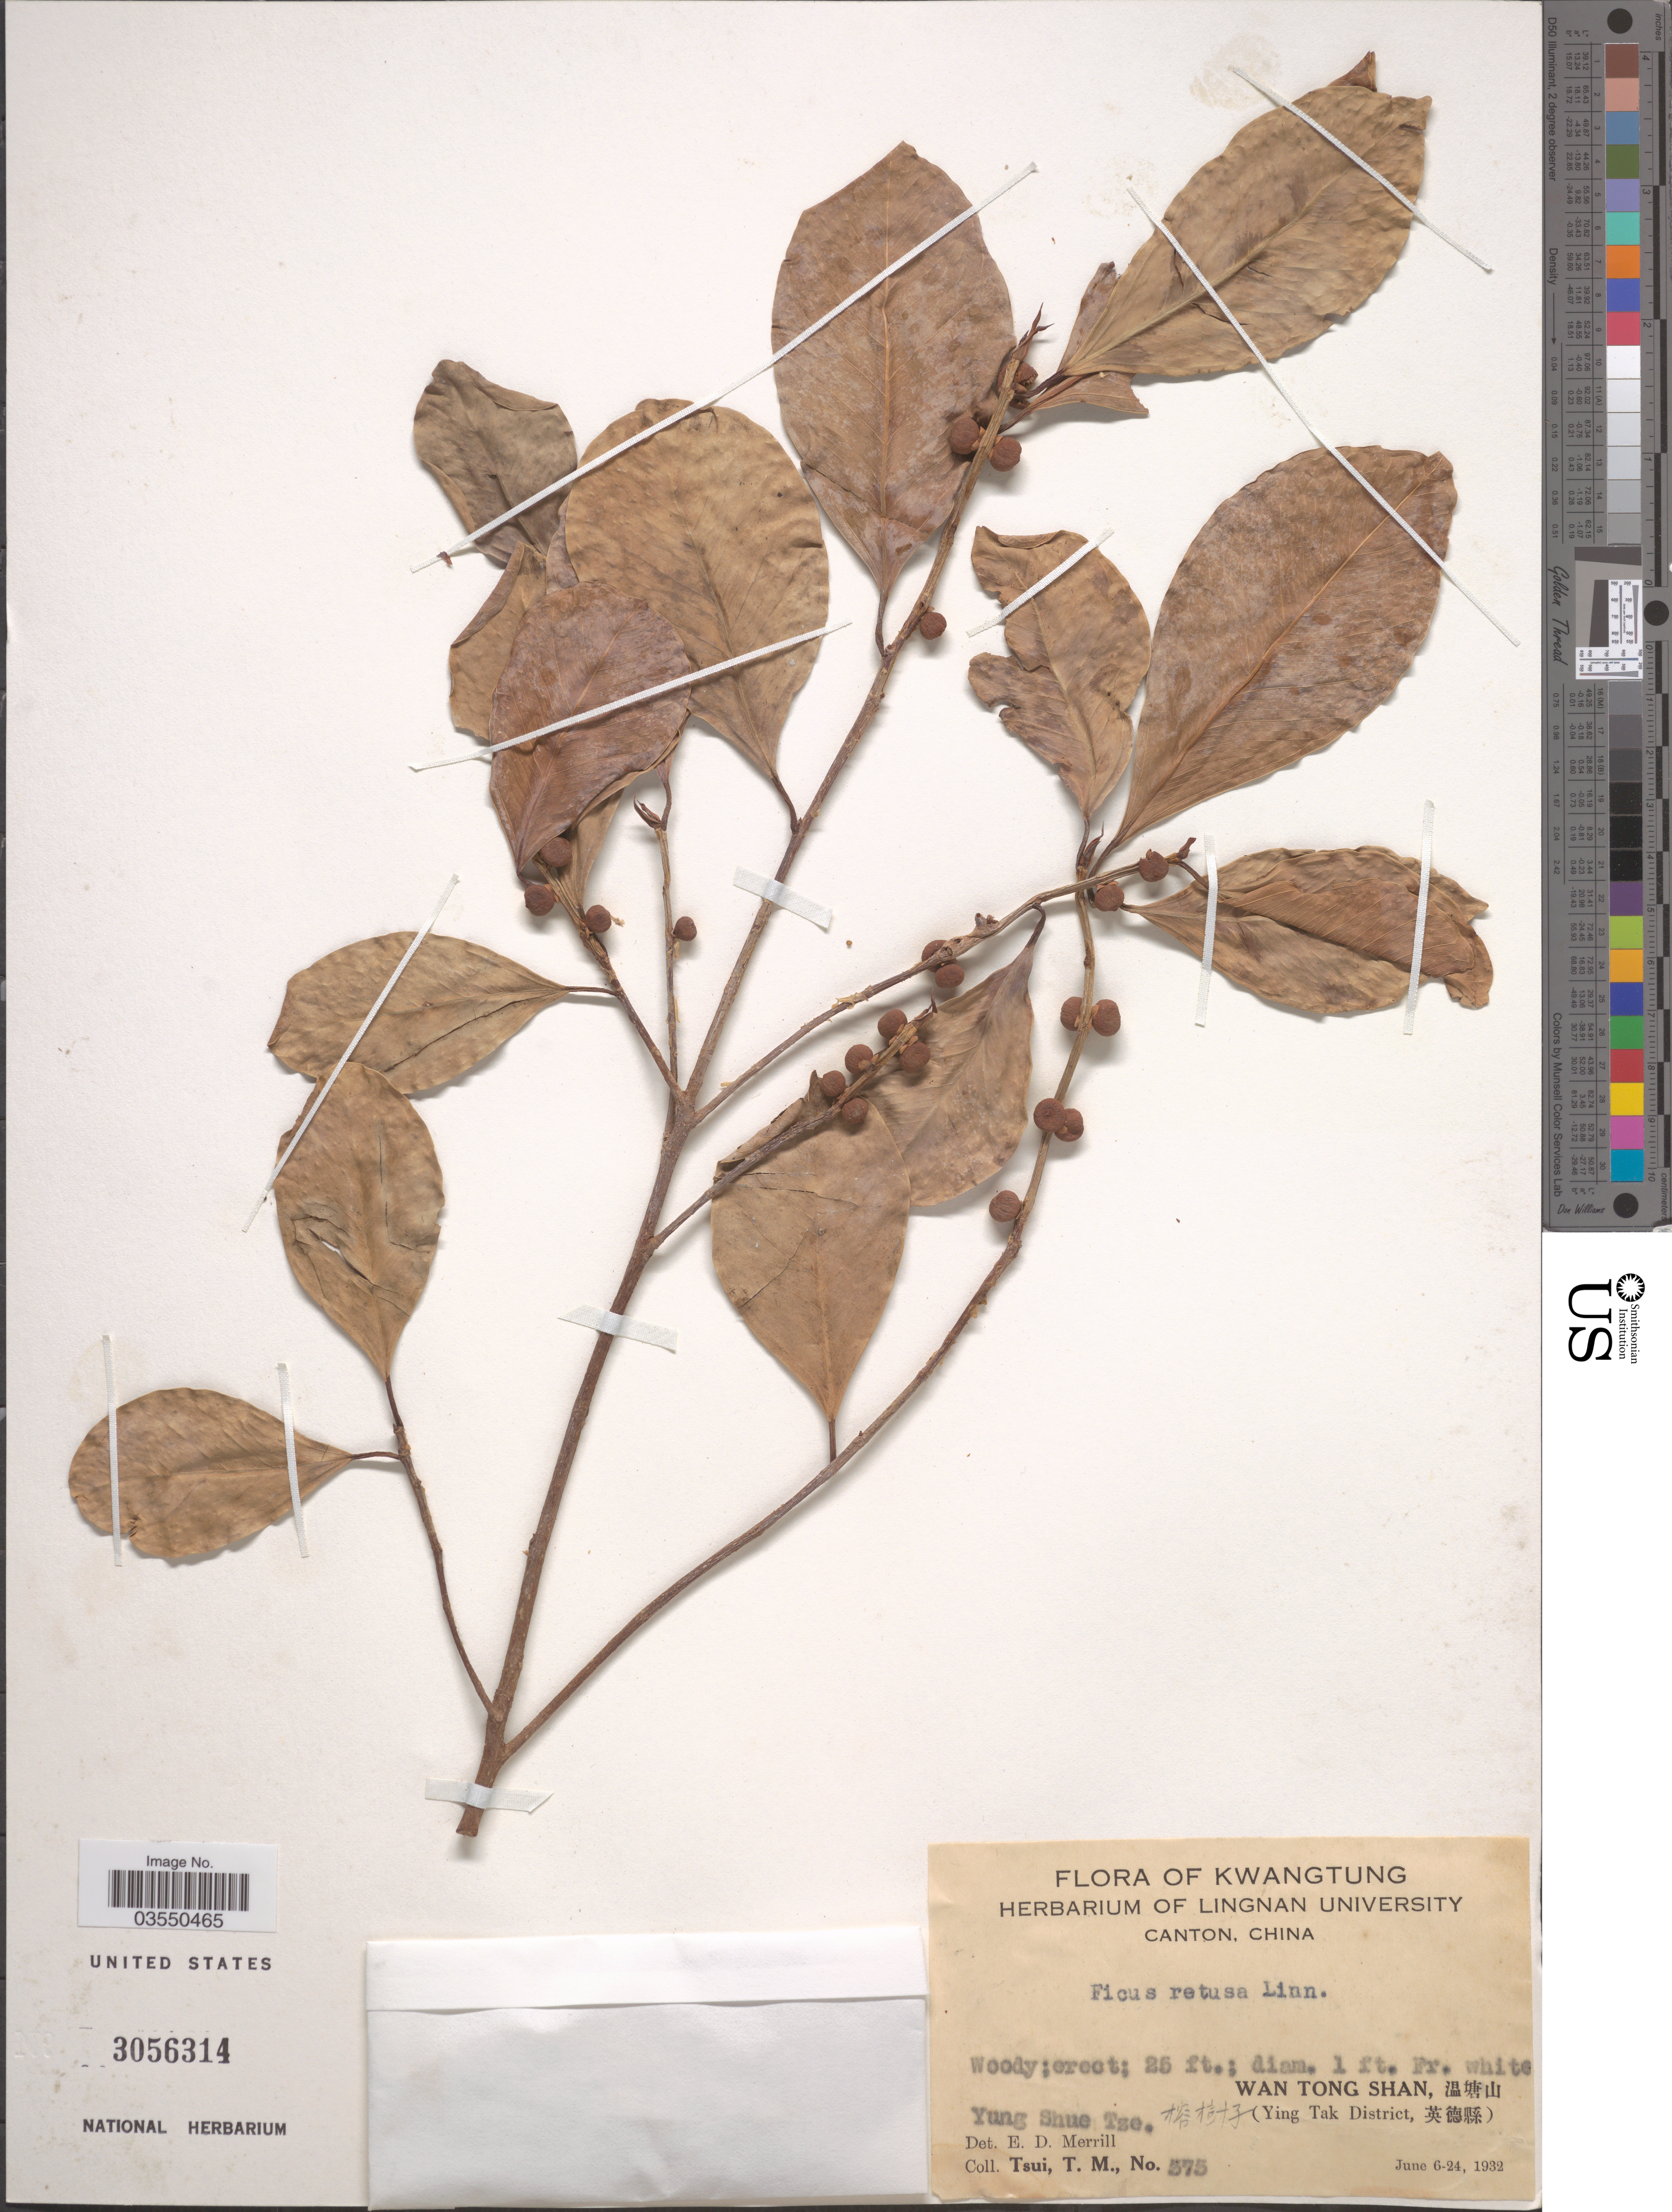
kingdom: Plantae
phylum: Tracheophyta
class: Magnoliopsida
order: Rosales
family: Moraceae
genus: Ficus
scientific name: Ficus microcarpa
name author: L. f.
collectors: T. Tsui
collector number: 375*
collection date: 1932-06-06/1932-06-24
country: China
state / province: Guangdong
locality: Kwangtung. Yung Shue Tze X. Wan Tong Shan, X. (Ying Tak District, X).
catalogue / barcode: US 3056314